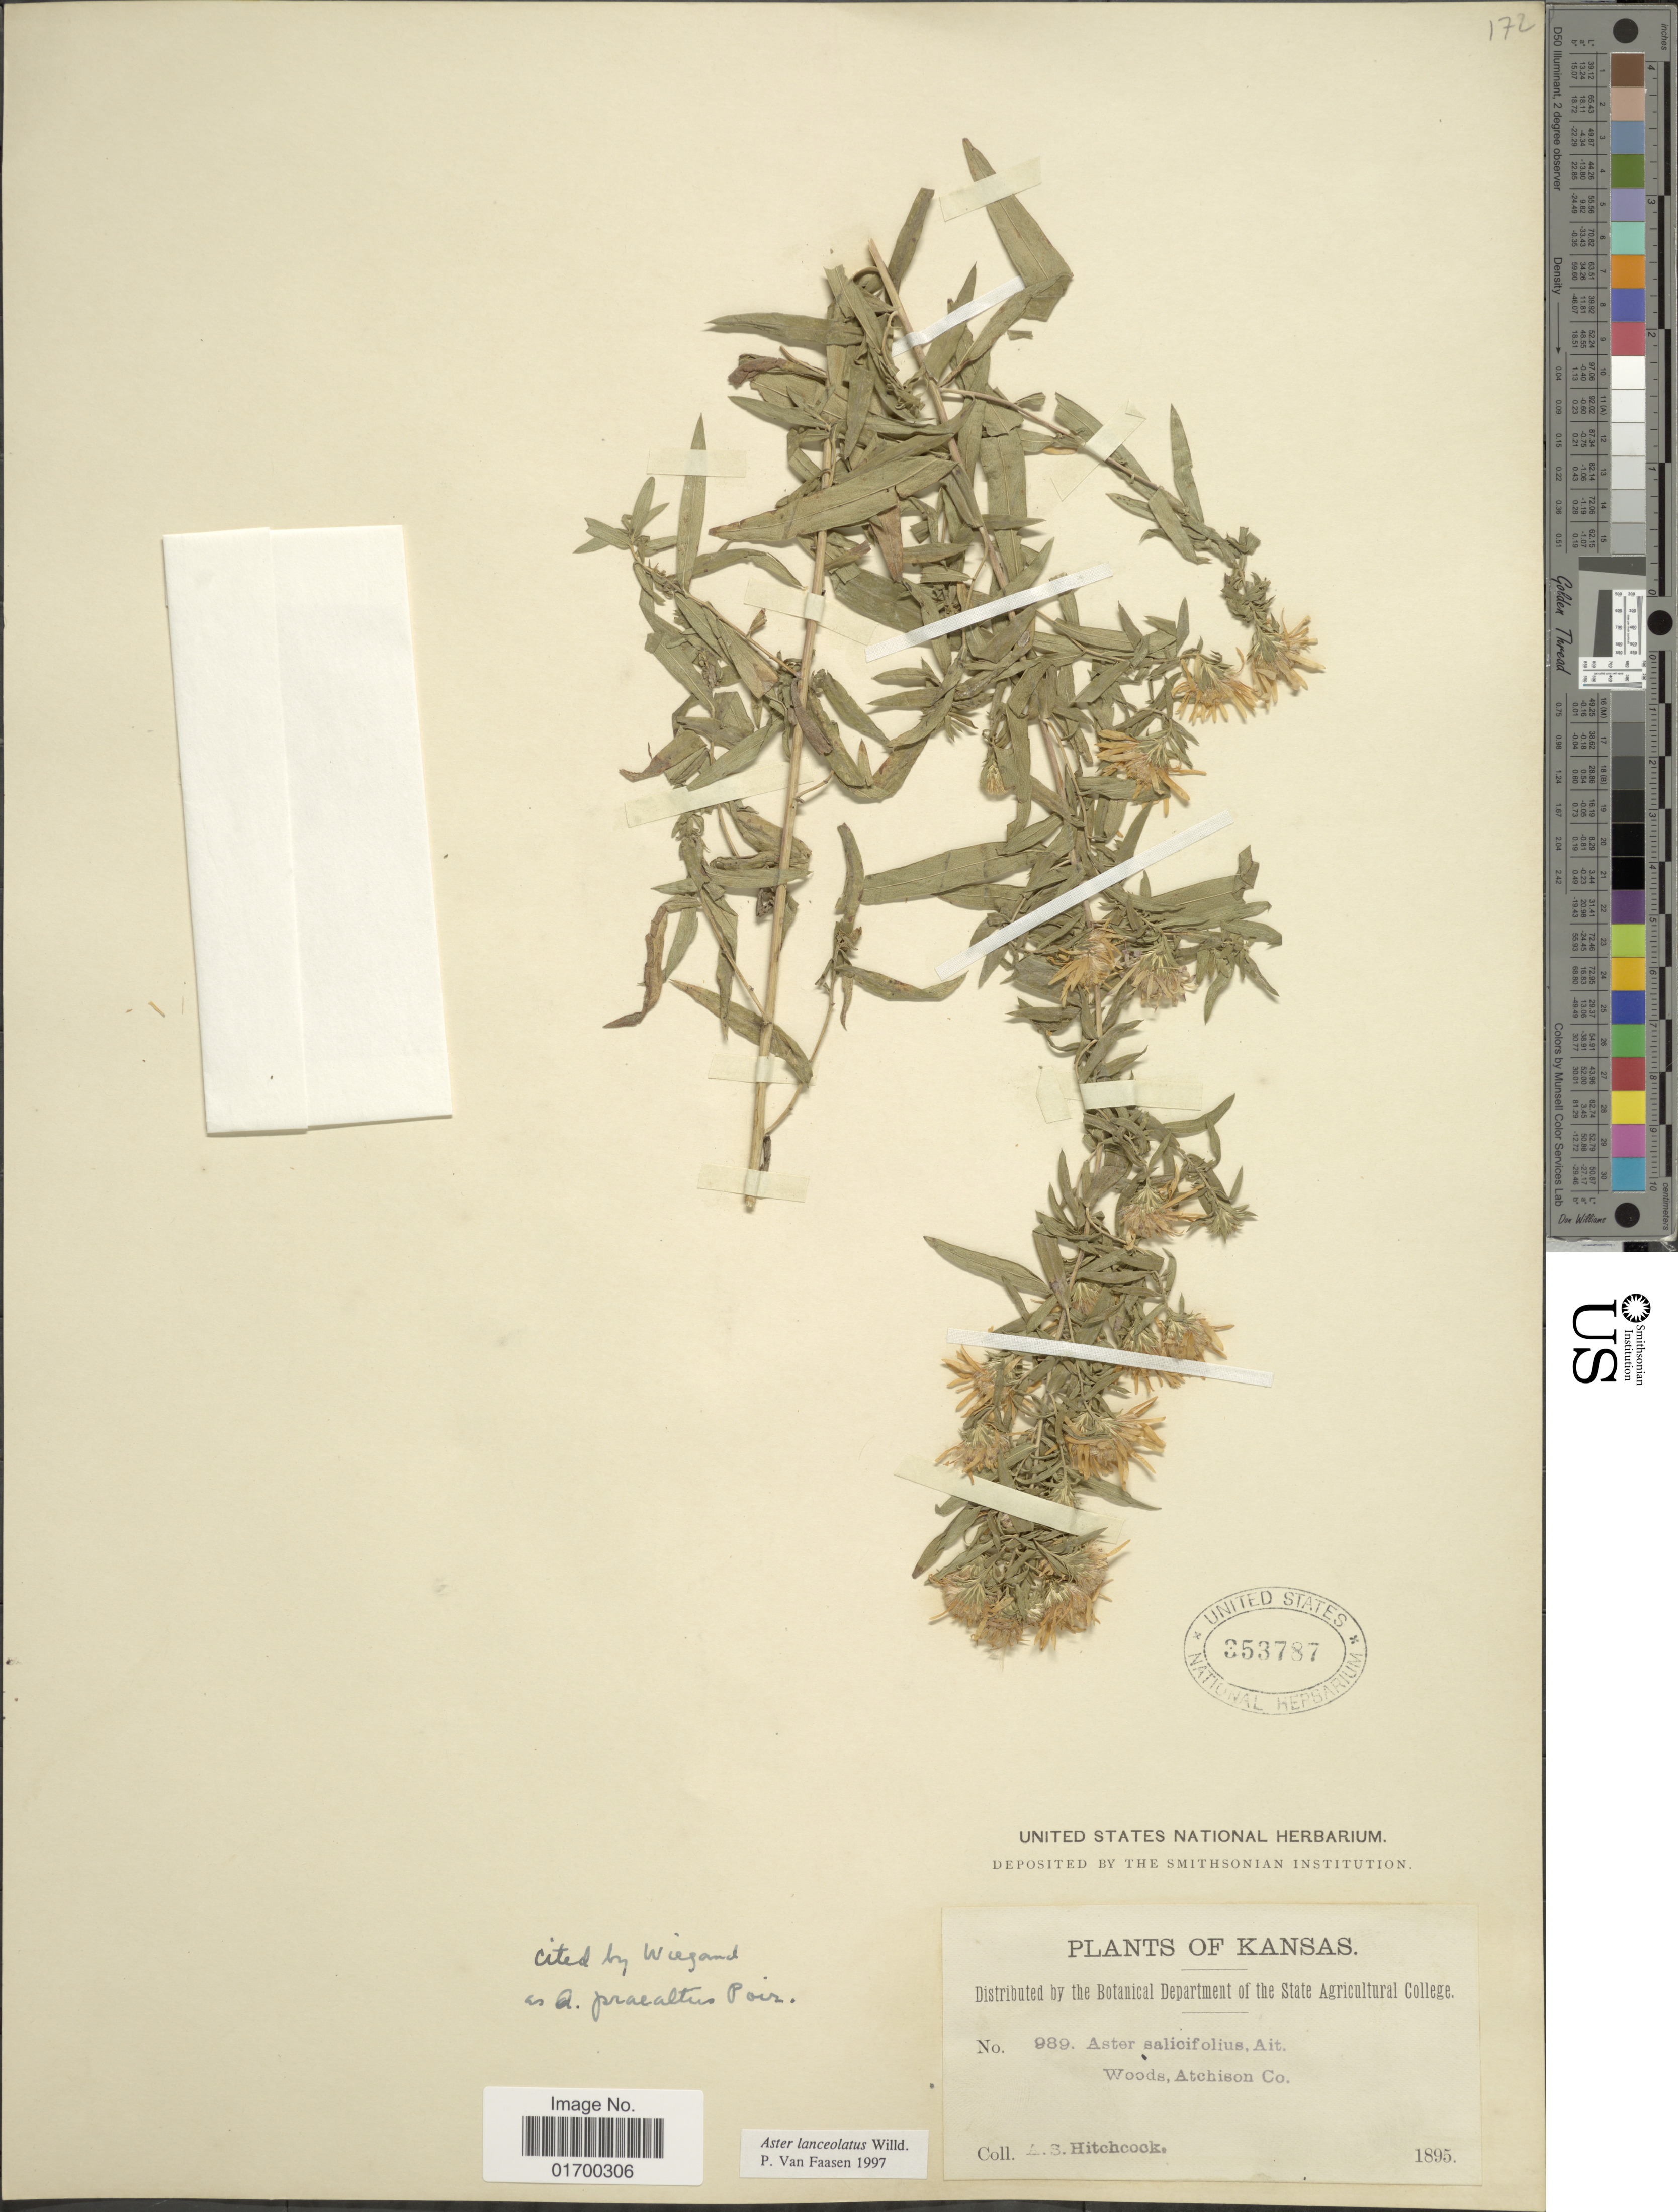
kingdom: Plantae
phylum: Tracheophyta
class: Magnoliopsida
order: Asterales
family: Asteraceae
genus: Symphyotrichum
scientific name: Symphyotrichum lanceolatum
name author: (Willd.) G.L. Nesom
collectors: A. S. Hitchcock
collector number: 989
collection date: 1895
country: United States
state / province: Kansas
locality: Woods, Atchison Co.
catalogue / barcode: US 353787